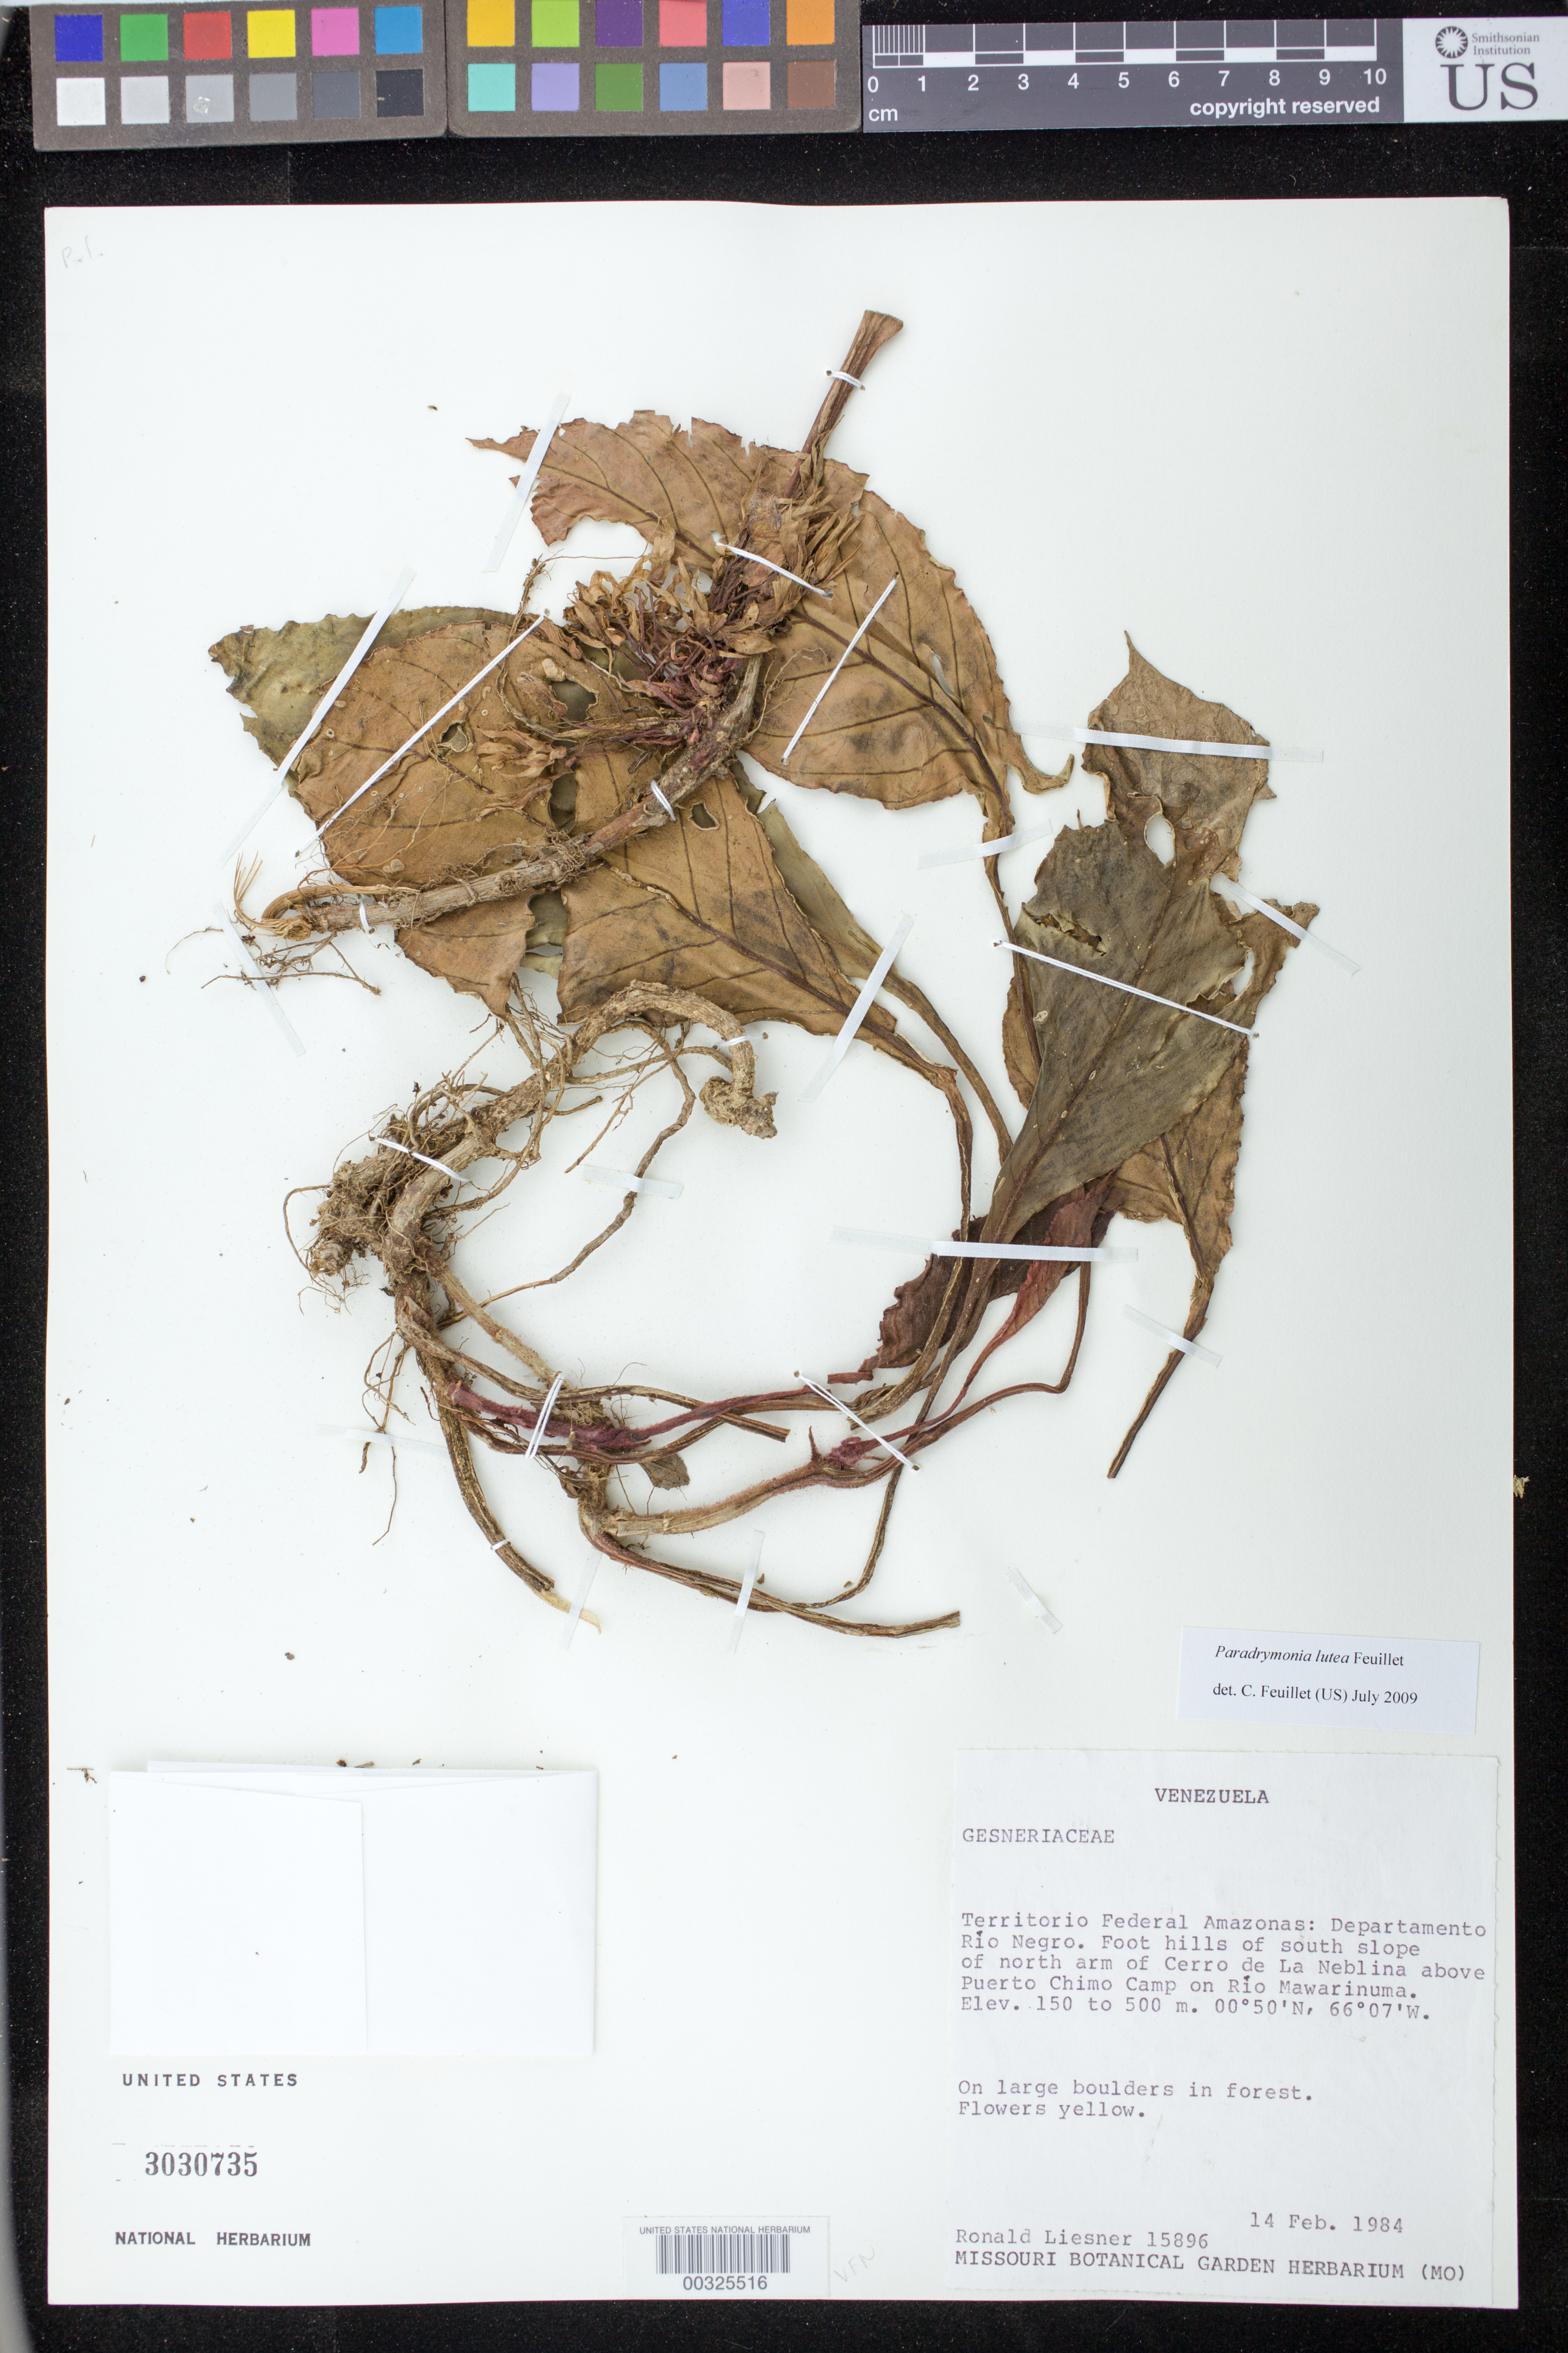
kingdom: Plantae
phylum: Tracheophyta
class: Magnoliopsida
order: Lamiales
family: Gesneriaceae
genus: Paradrymonia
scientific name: Paradrymonia lutea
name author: Feuillet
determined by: Feuillet, C.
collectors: R. L. Liesner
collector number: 15896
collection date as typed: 14 Feb 1984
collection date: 1984-02-14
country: Venezuela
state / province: Amazonas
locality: Rio Negro Dept., foot hills of S slope of N arm of Cerro de la Neblina above Puerto Chimo camp on Rio Mawarinuma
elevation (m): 150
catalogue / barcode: US 3030735